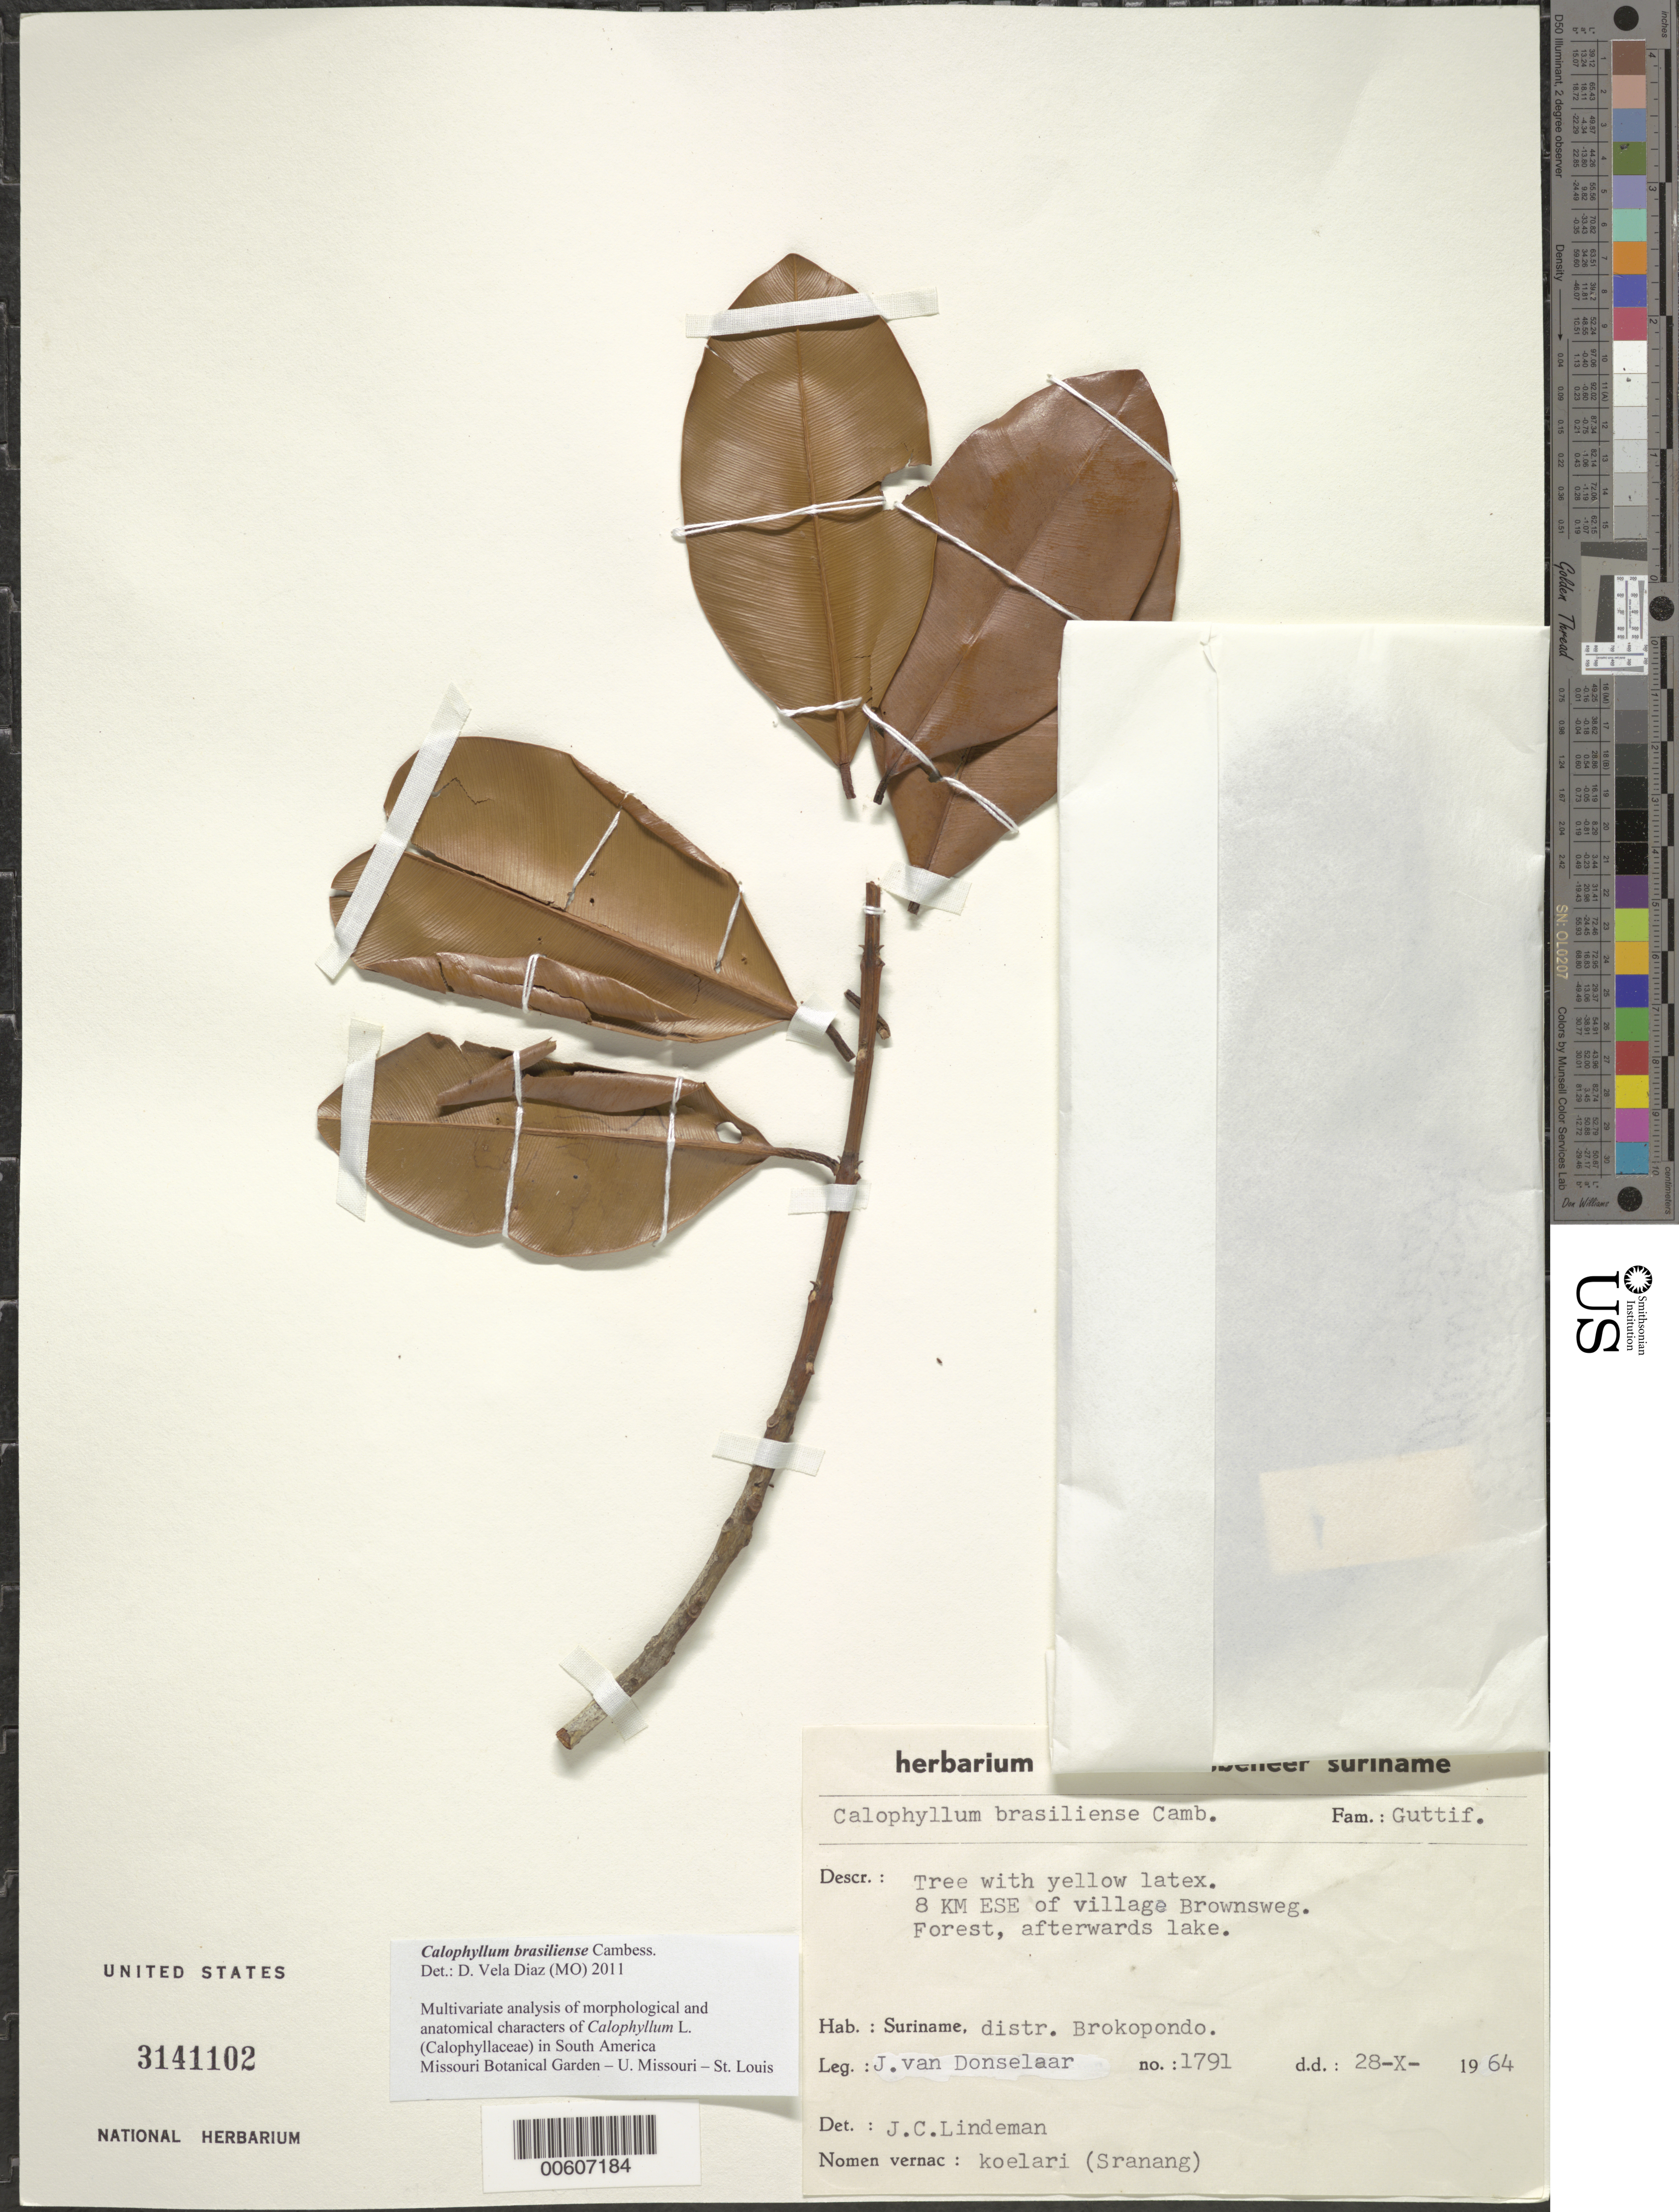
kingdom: Plantae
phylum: Tracheophyta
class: Magnoliopsida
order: Malpighiales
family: Calophyllaceae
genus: Calophyllum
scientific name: Calophyllum brasiliense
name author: Cambess.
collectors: J. Donselaar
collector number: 1791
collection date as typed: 28-Oct-64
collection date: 1964-10-28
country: Suriname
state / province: Brokopondo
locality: Brownsweg, 8 km ESE of village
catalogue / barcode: US 3141102